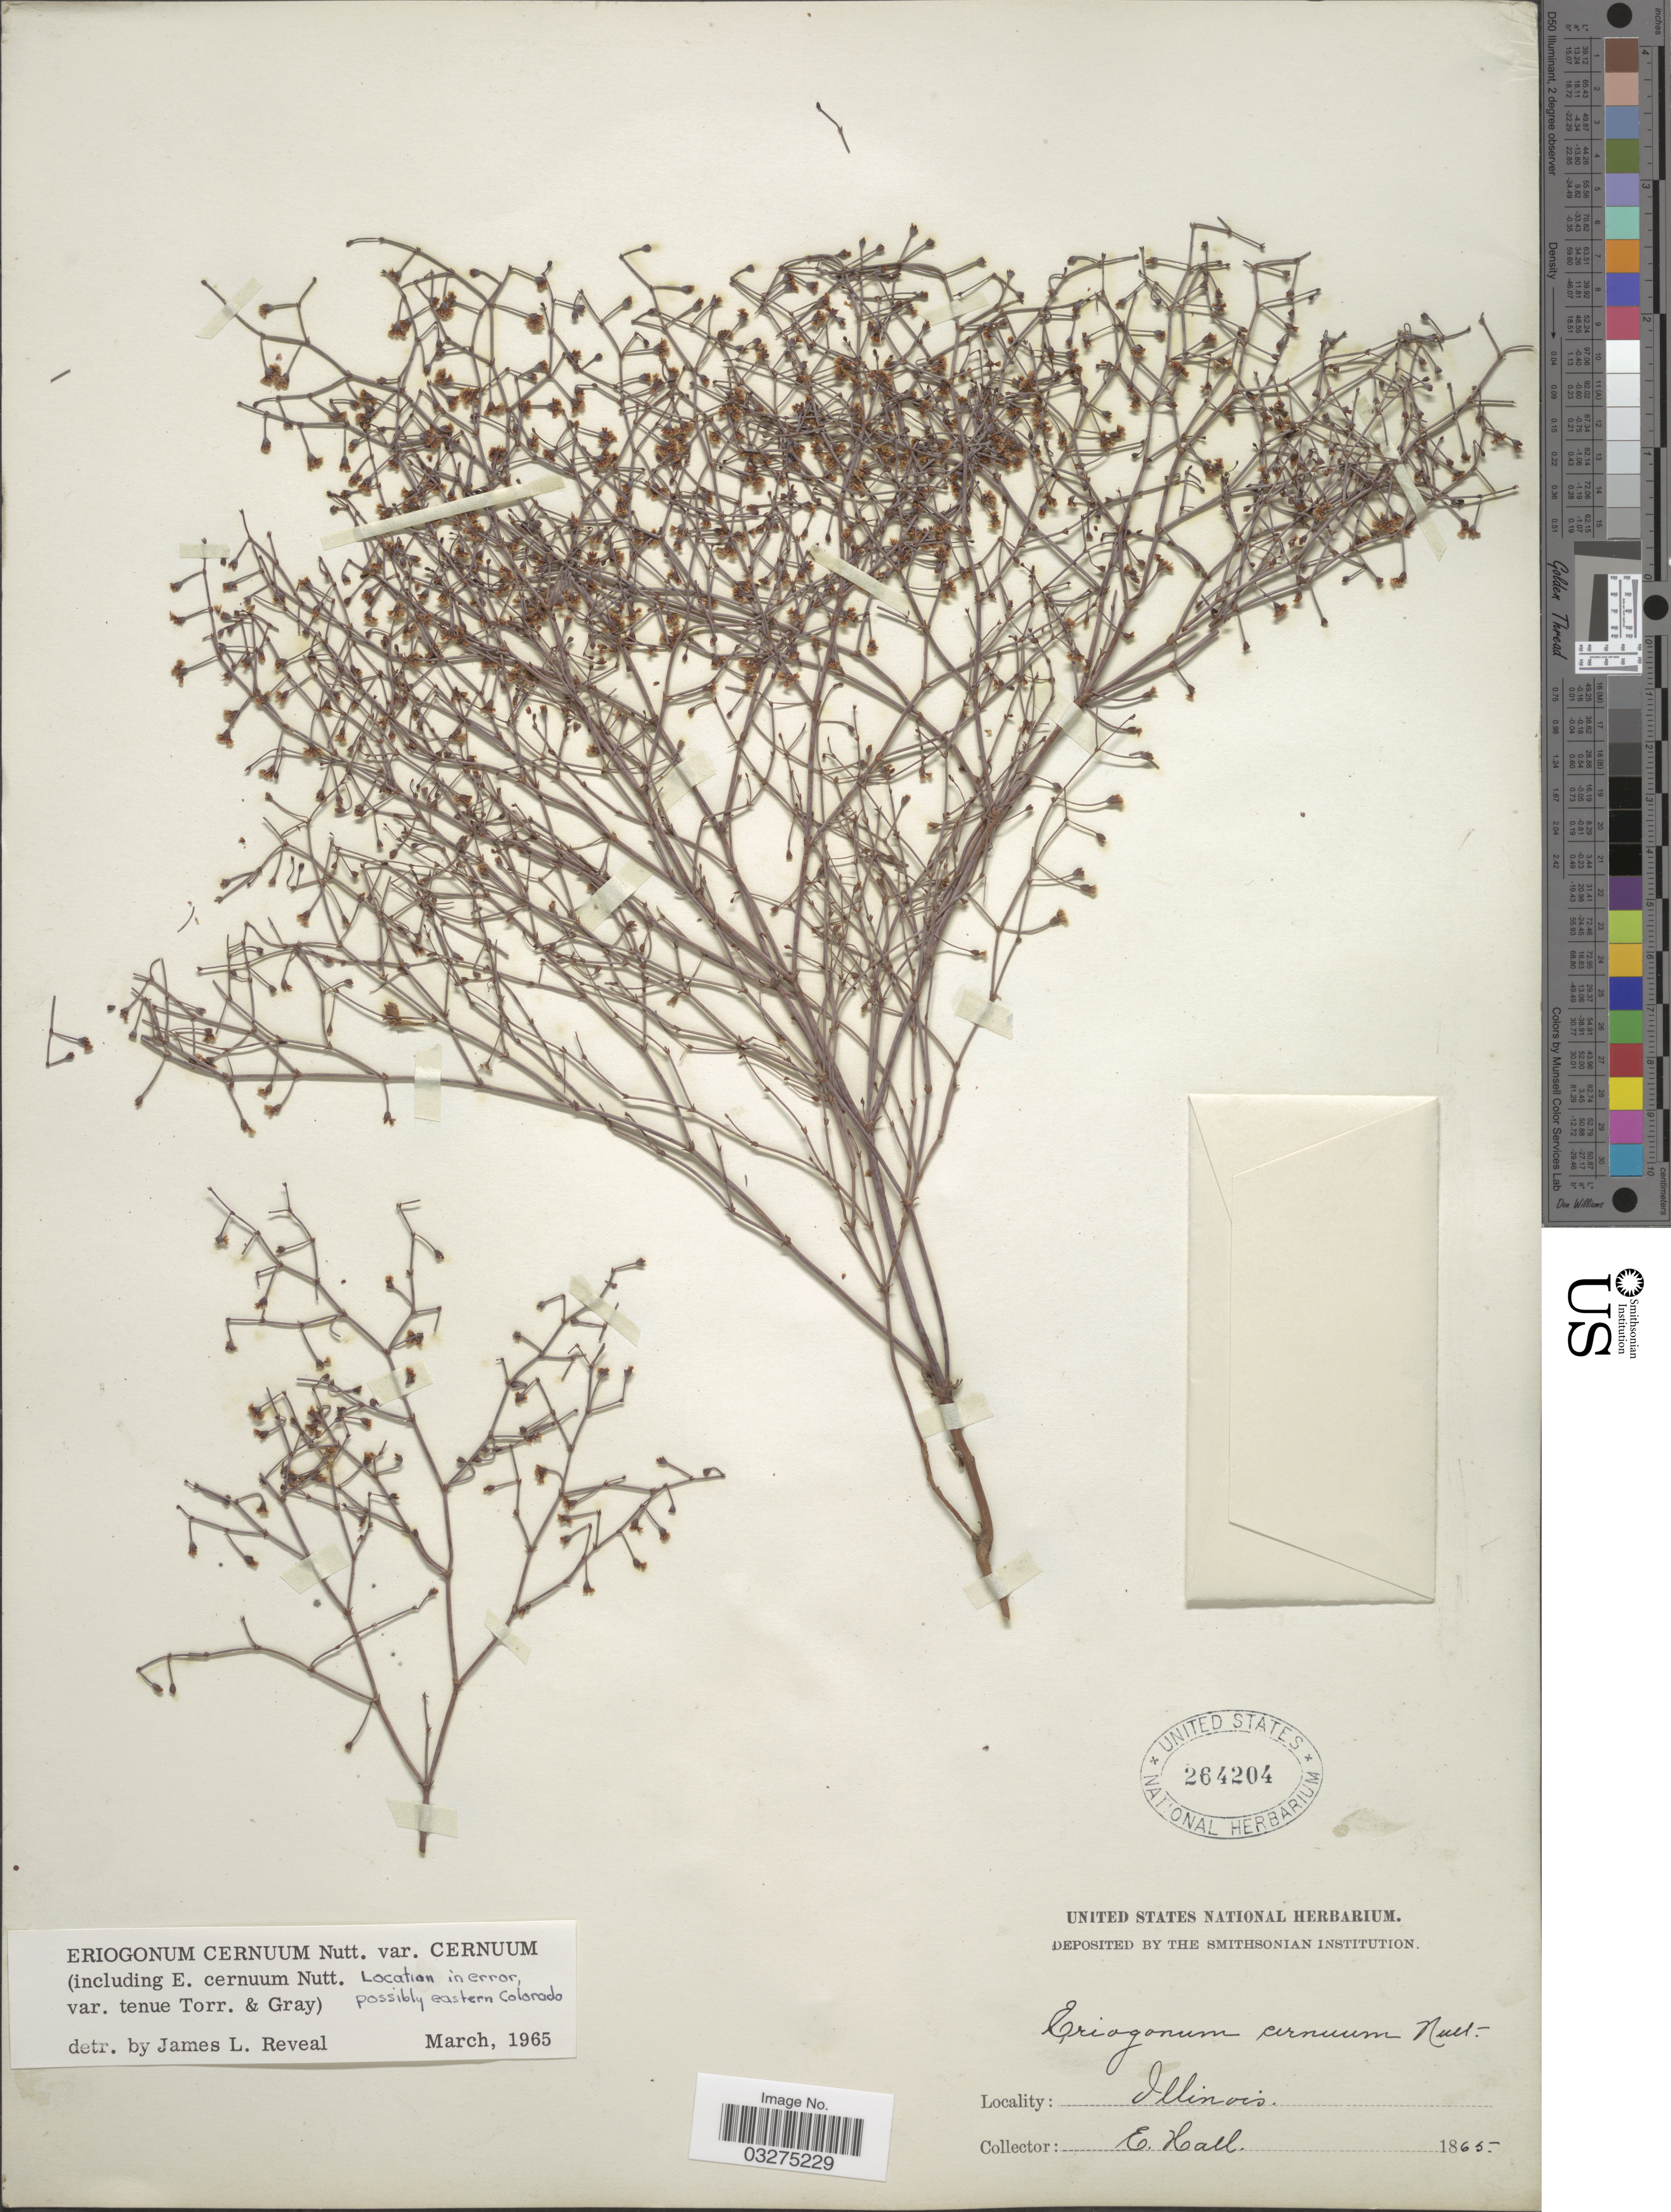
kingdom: Plantae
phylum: Tracheophyta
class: Magnoliopsida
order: Caryophyllales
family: Polygonaceae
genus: Eriogonum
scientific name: Eriogonum cernuum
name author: Nutt.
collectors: E. Hall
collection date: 1865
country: United States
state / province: Illinois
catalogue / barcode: US 264204